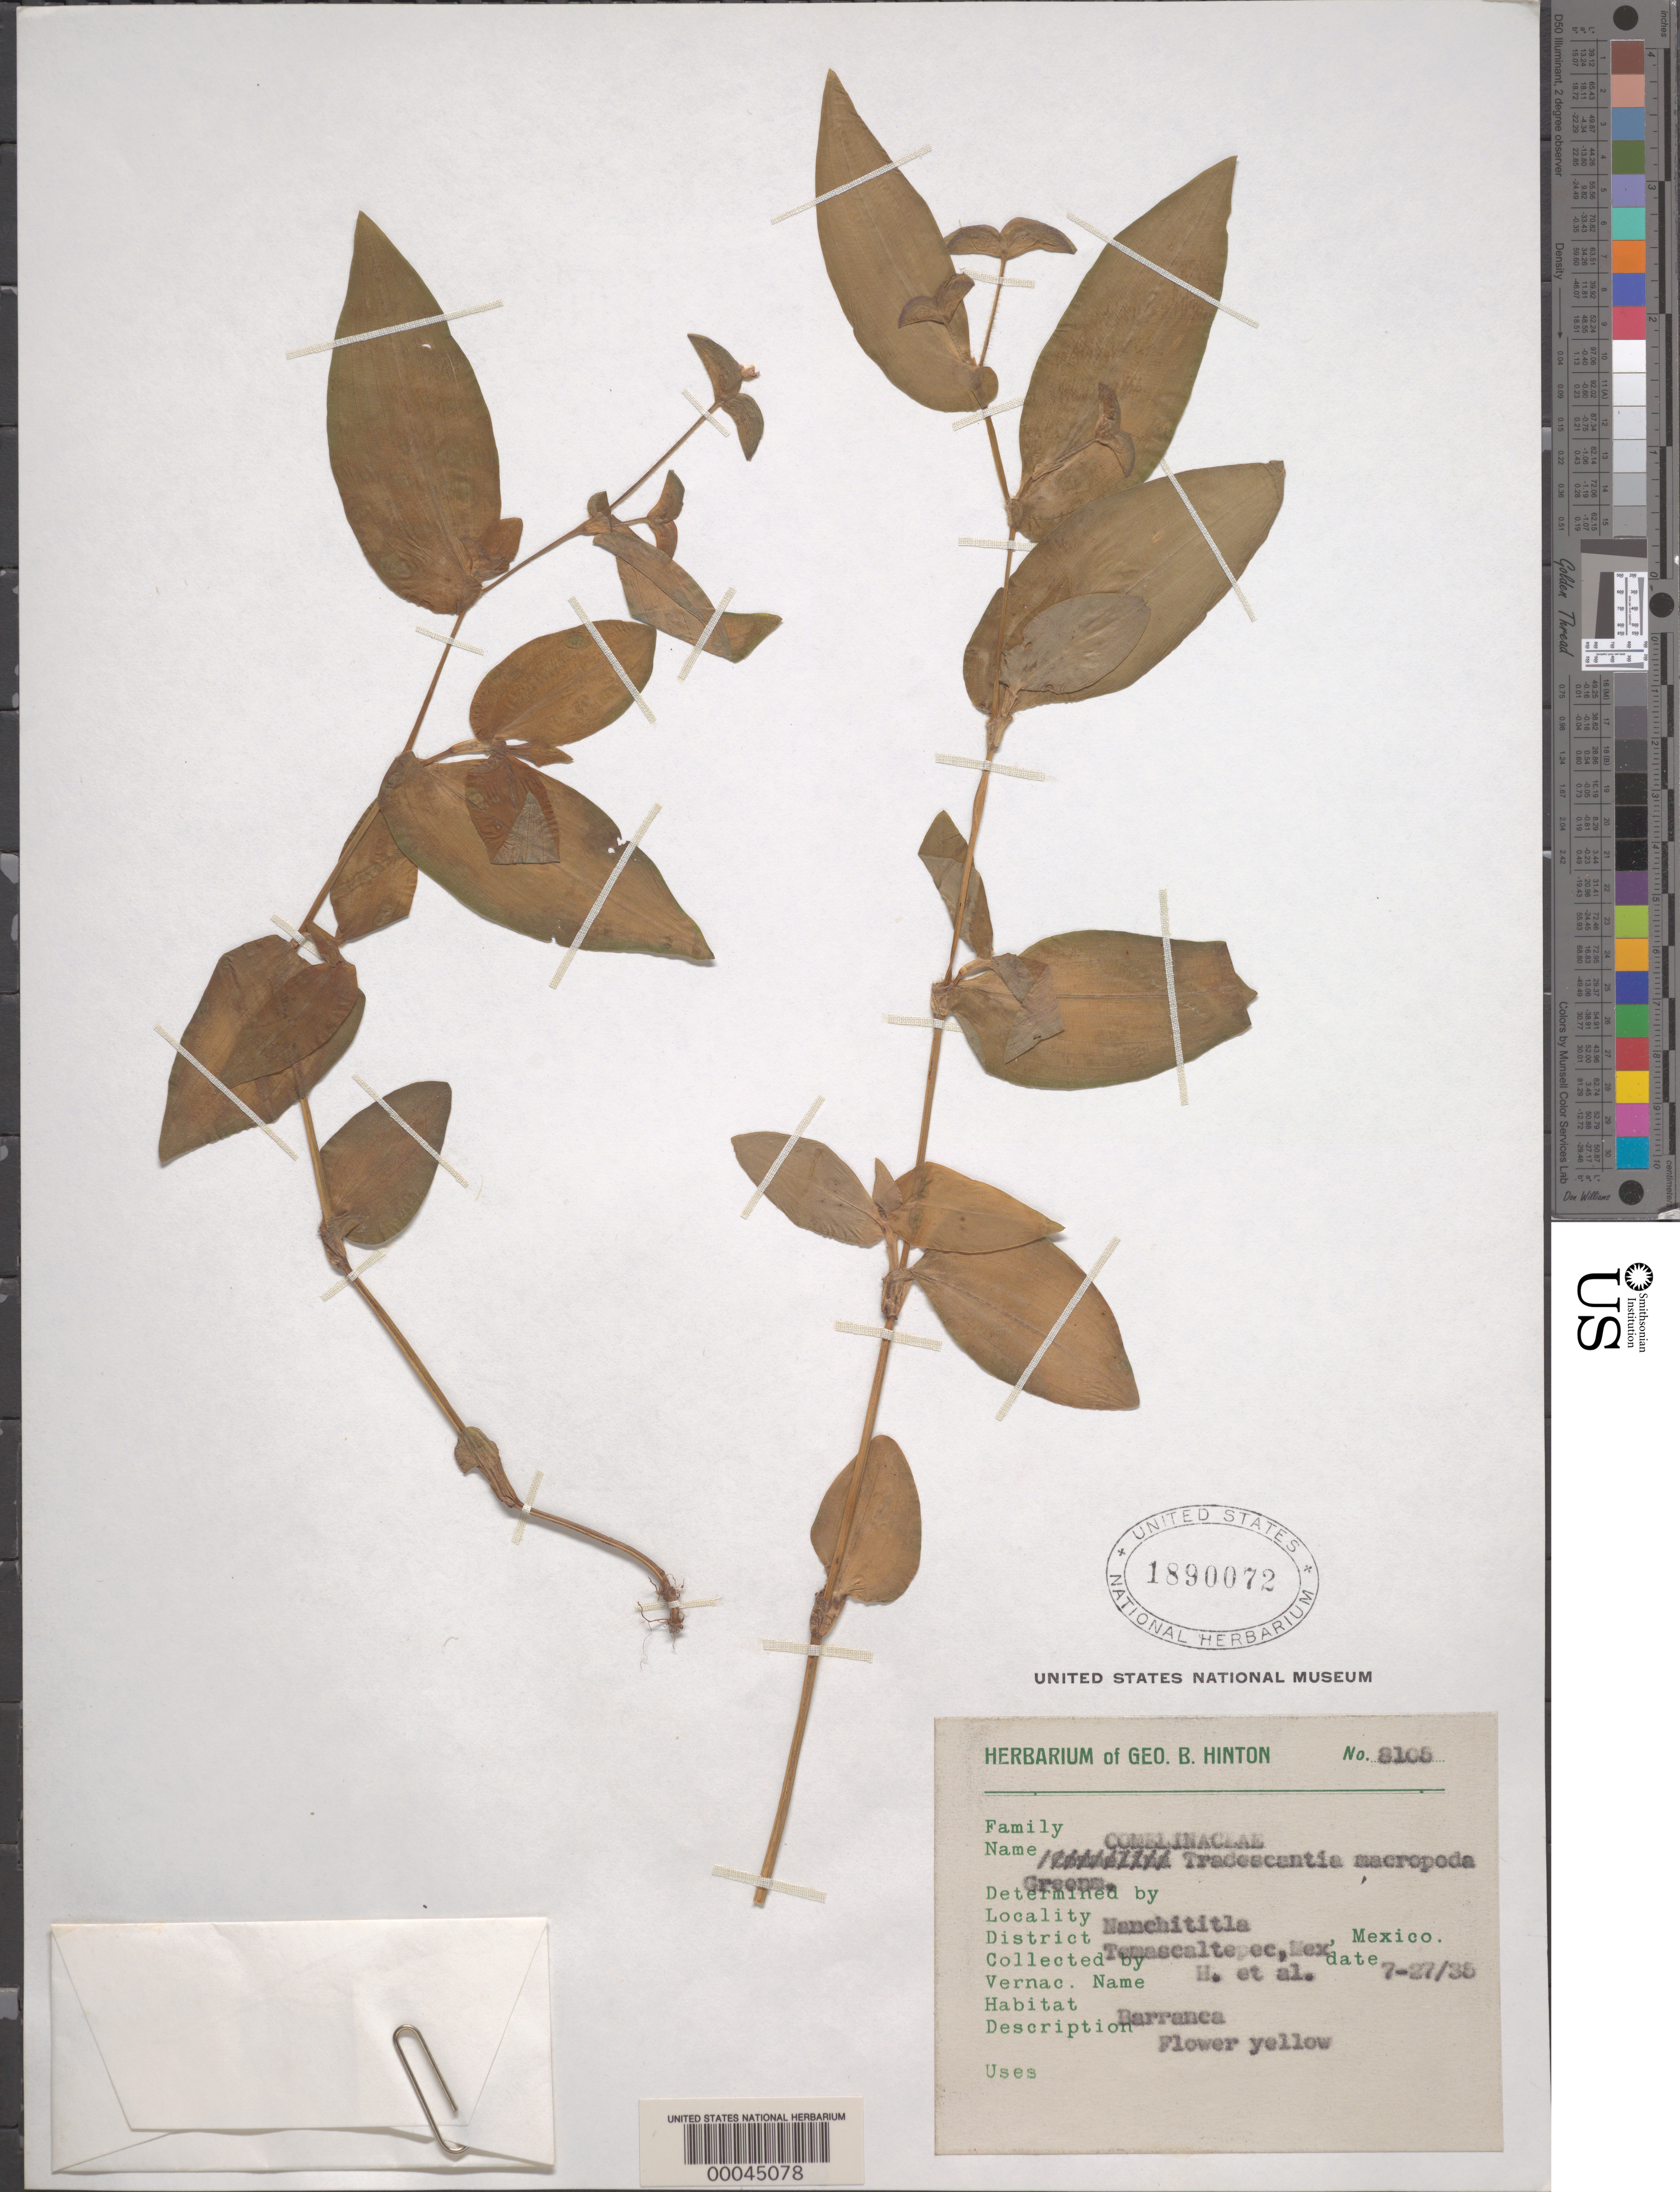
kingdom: Plantae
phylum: Tracheophyta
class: Liliopsida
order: Commelinales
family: Commelinaceae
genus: Tradescantia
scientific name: Tradescantia commelinoides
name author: Schult. & Schult. f.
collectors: G. B. Hinton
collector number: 8105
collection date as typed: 27 Jul 1935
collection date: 1935-07-27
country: Mexico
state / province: México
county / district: Temascaltepec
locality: Nanchititla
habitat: Barranca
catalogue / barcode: US 1890072